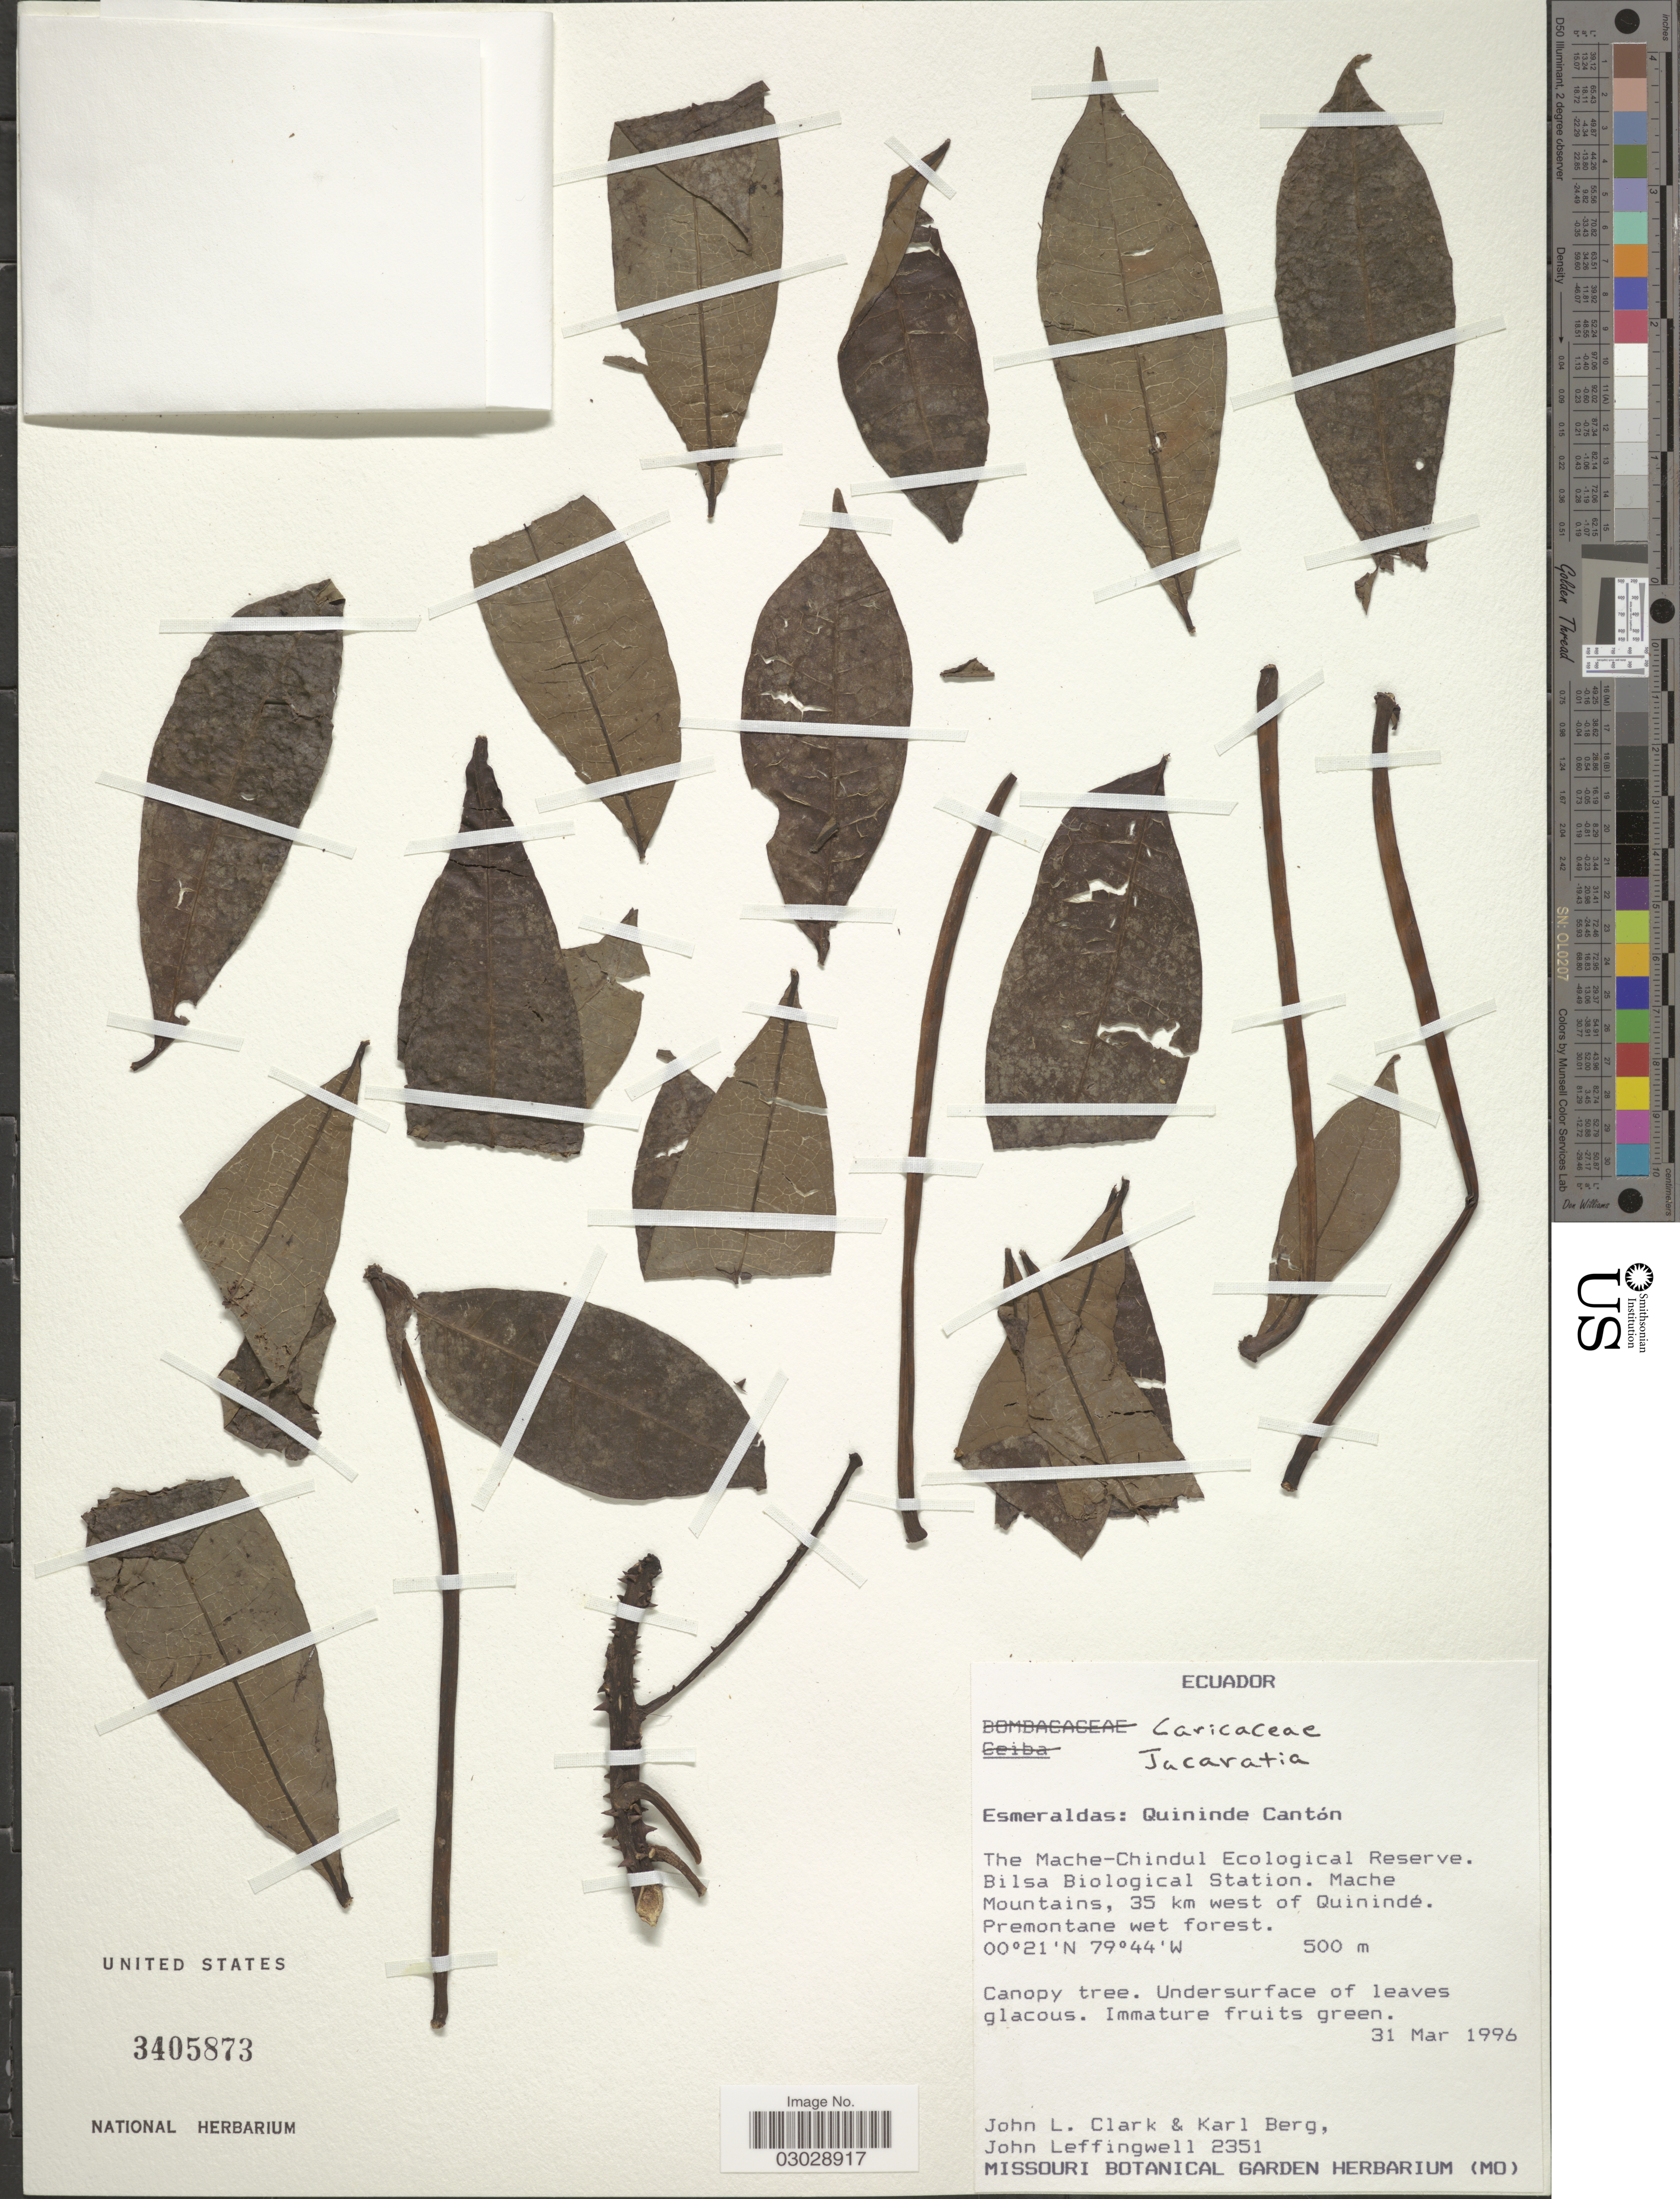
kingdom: Plantae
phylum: Tracheophyta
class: Magnoliopsida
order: Brassicales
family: Caricaceae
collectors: J. L. Clark, K. Berg & J. Leffingwell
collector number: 2351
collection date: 1996-03-31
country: Ecuador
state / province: Esmeraldas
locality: Quininde Cantón. The Mache-Chindul Ecological Reserve. Bilsa Biological Station. Mache Mountains, 35 km west of Quinindé.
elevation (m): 500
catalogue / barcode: US 3405873